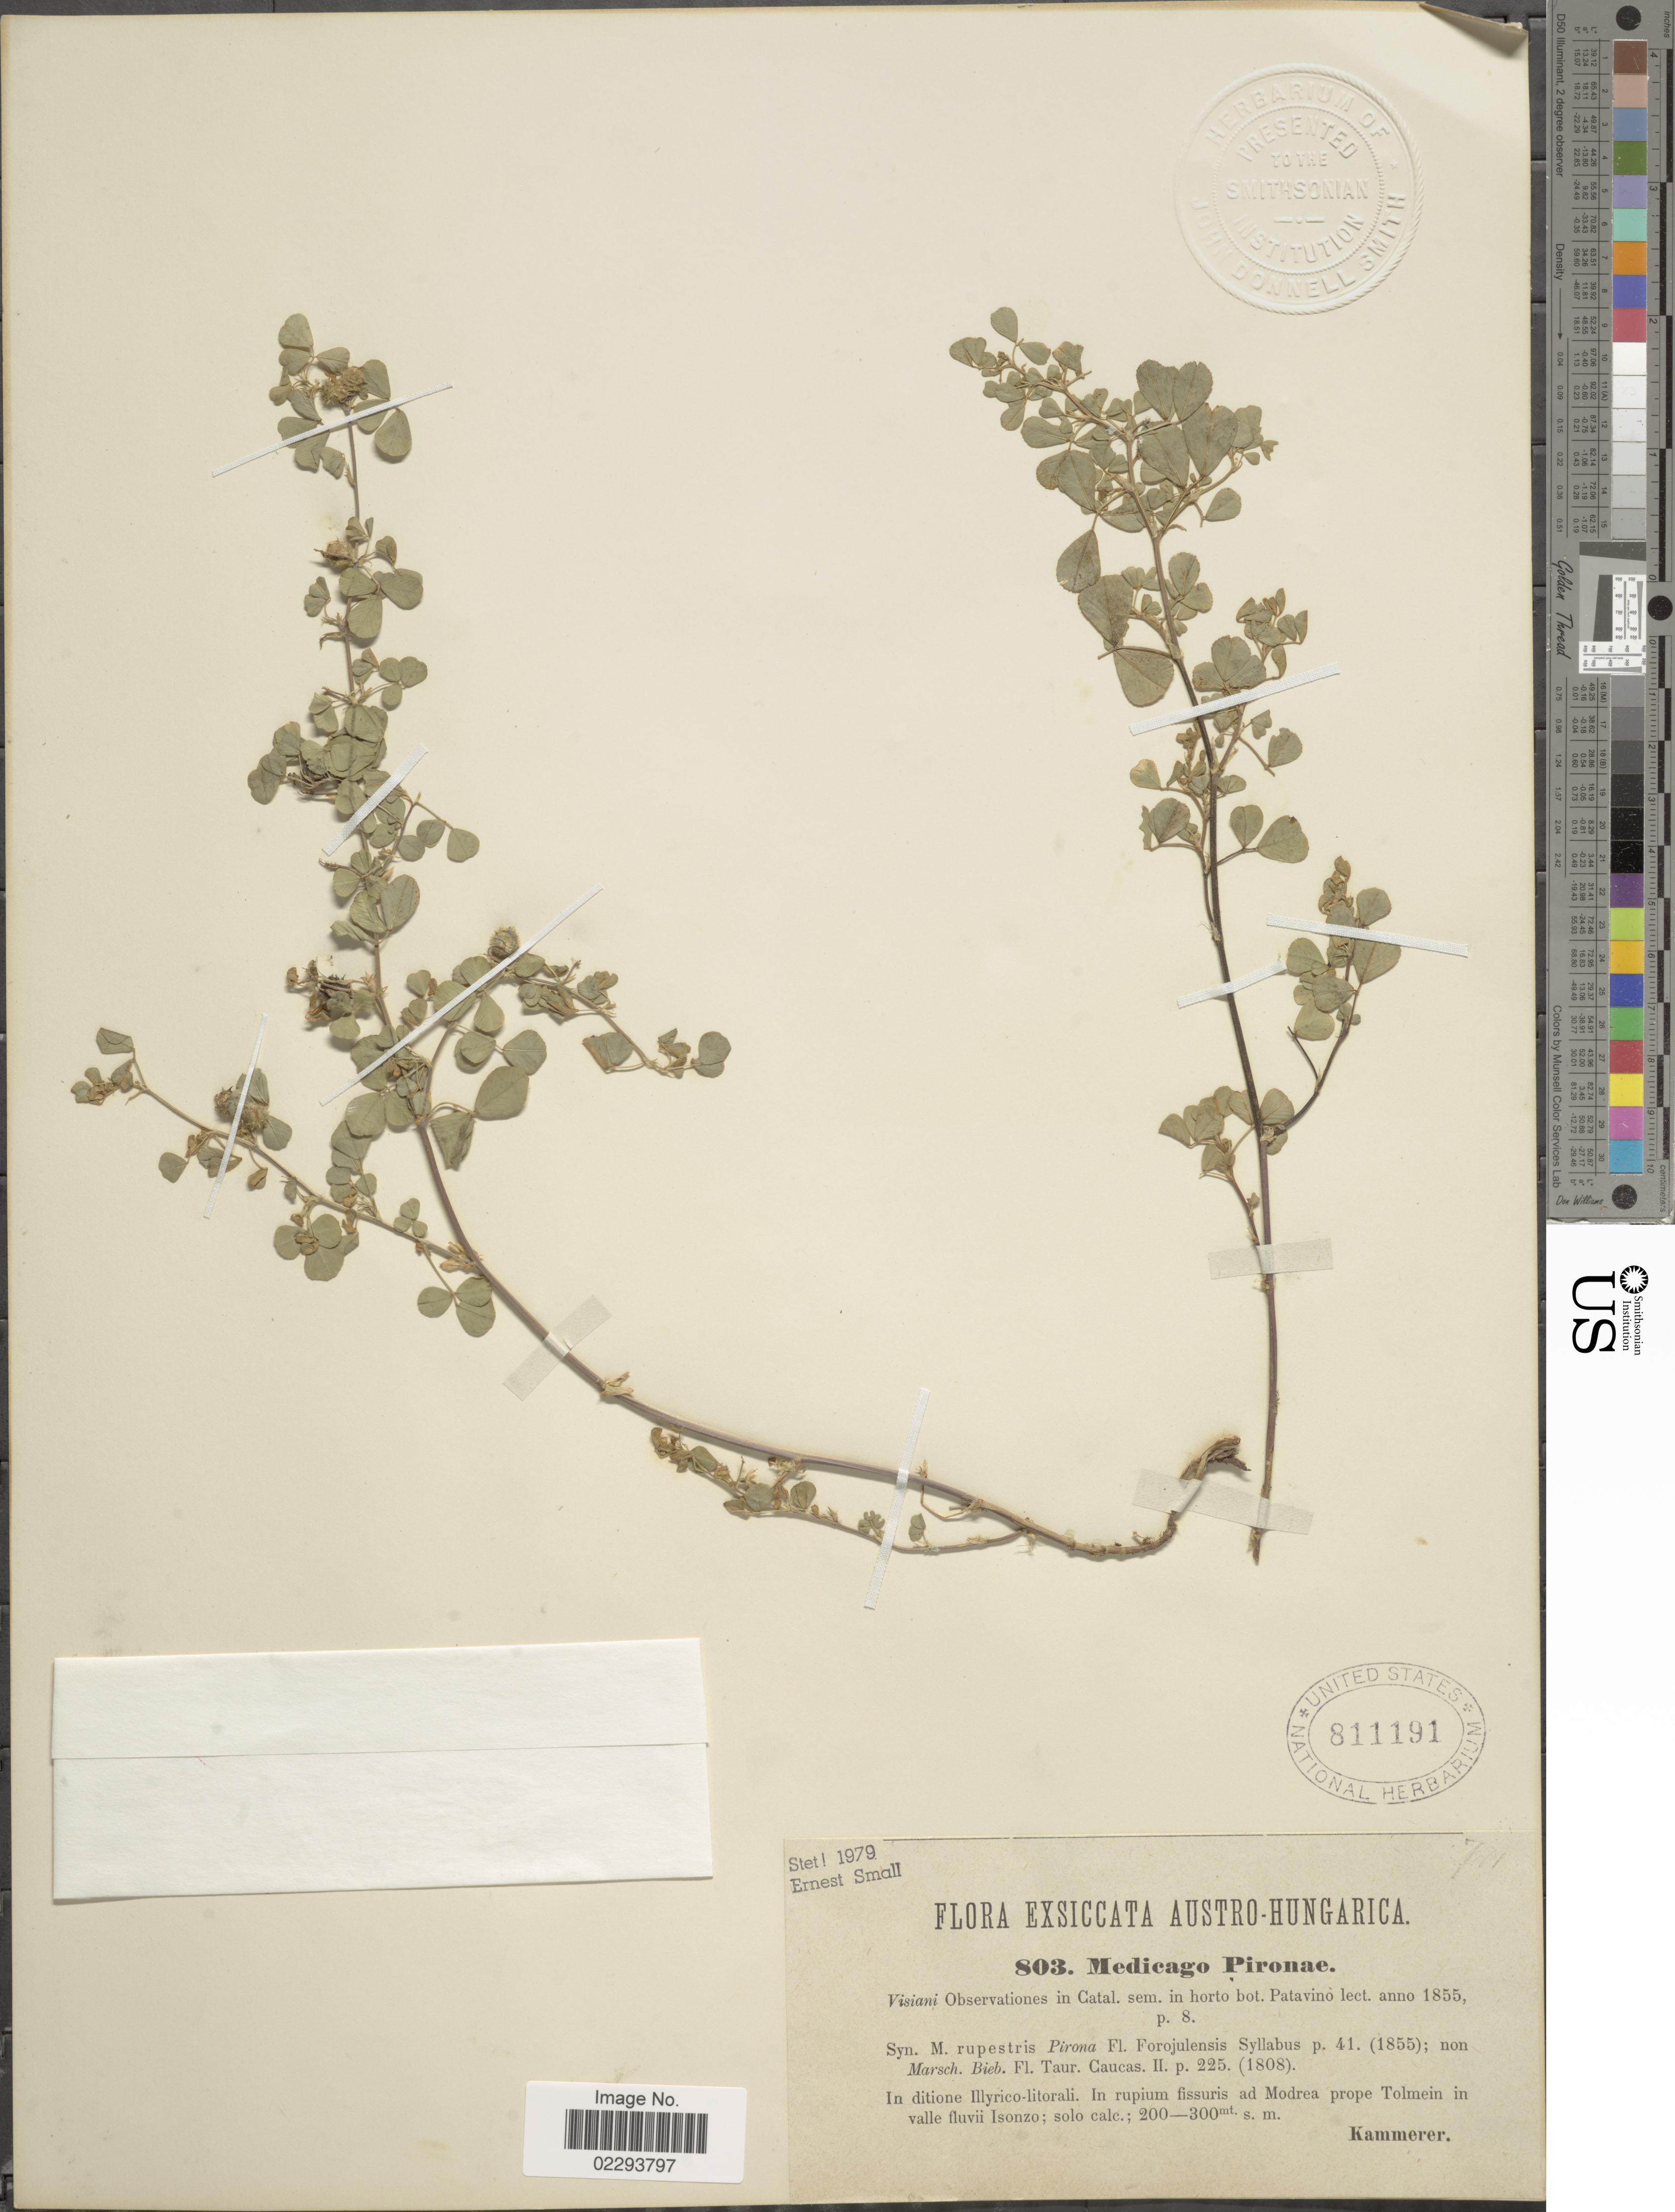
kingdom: Plantae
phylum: Tracheophyta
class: Magnoliopsida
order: Fabales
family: Fabaceae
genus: Medicago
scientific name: Medicago pironae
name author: Vis.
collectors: -. Kammerer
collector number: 803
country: Hungary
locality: Austro-Hungarica, In ditione Illyrico-litorali. in ripum fissuris ad Modrea prope Tolmein in valle Fluvii Isonzo.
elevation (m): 200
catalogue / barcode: US 811191